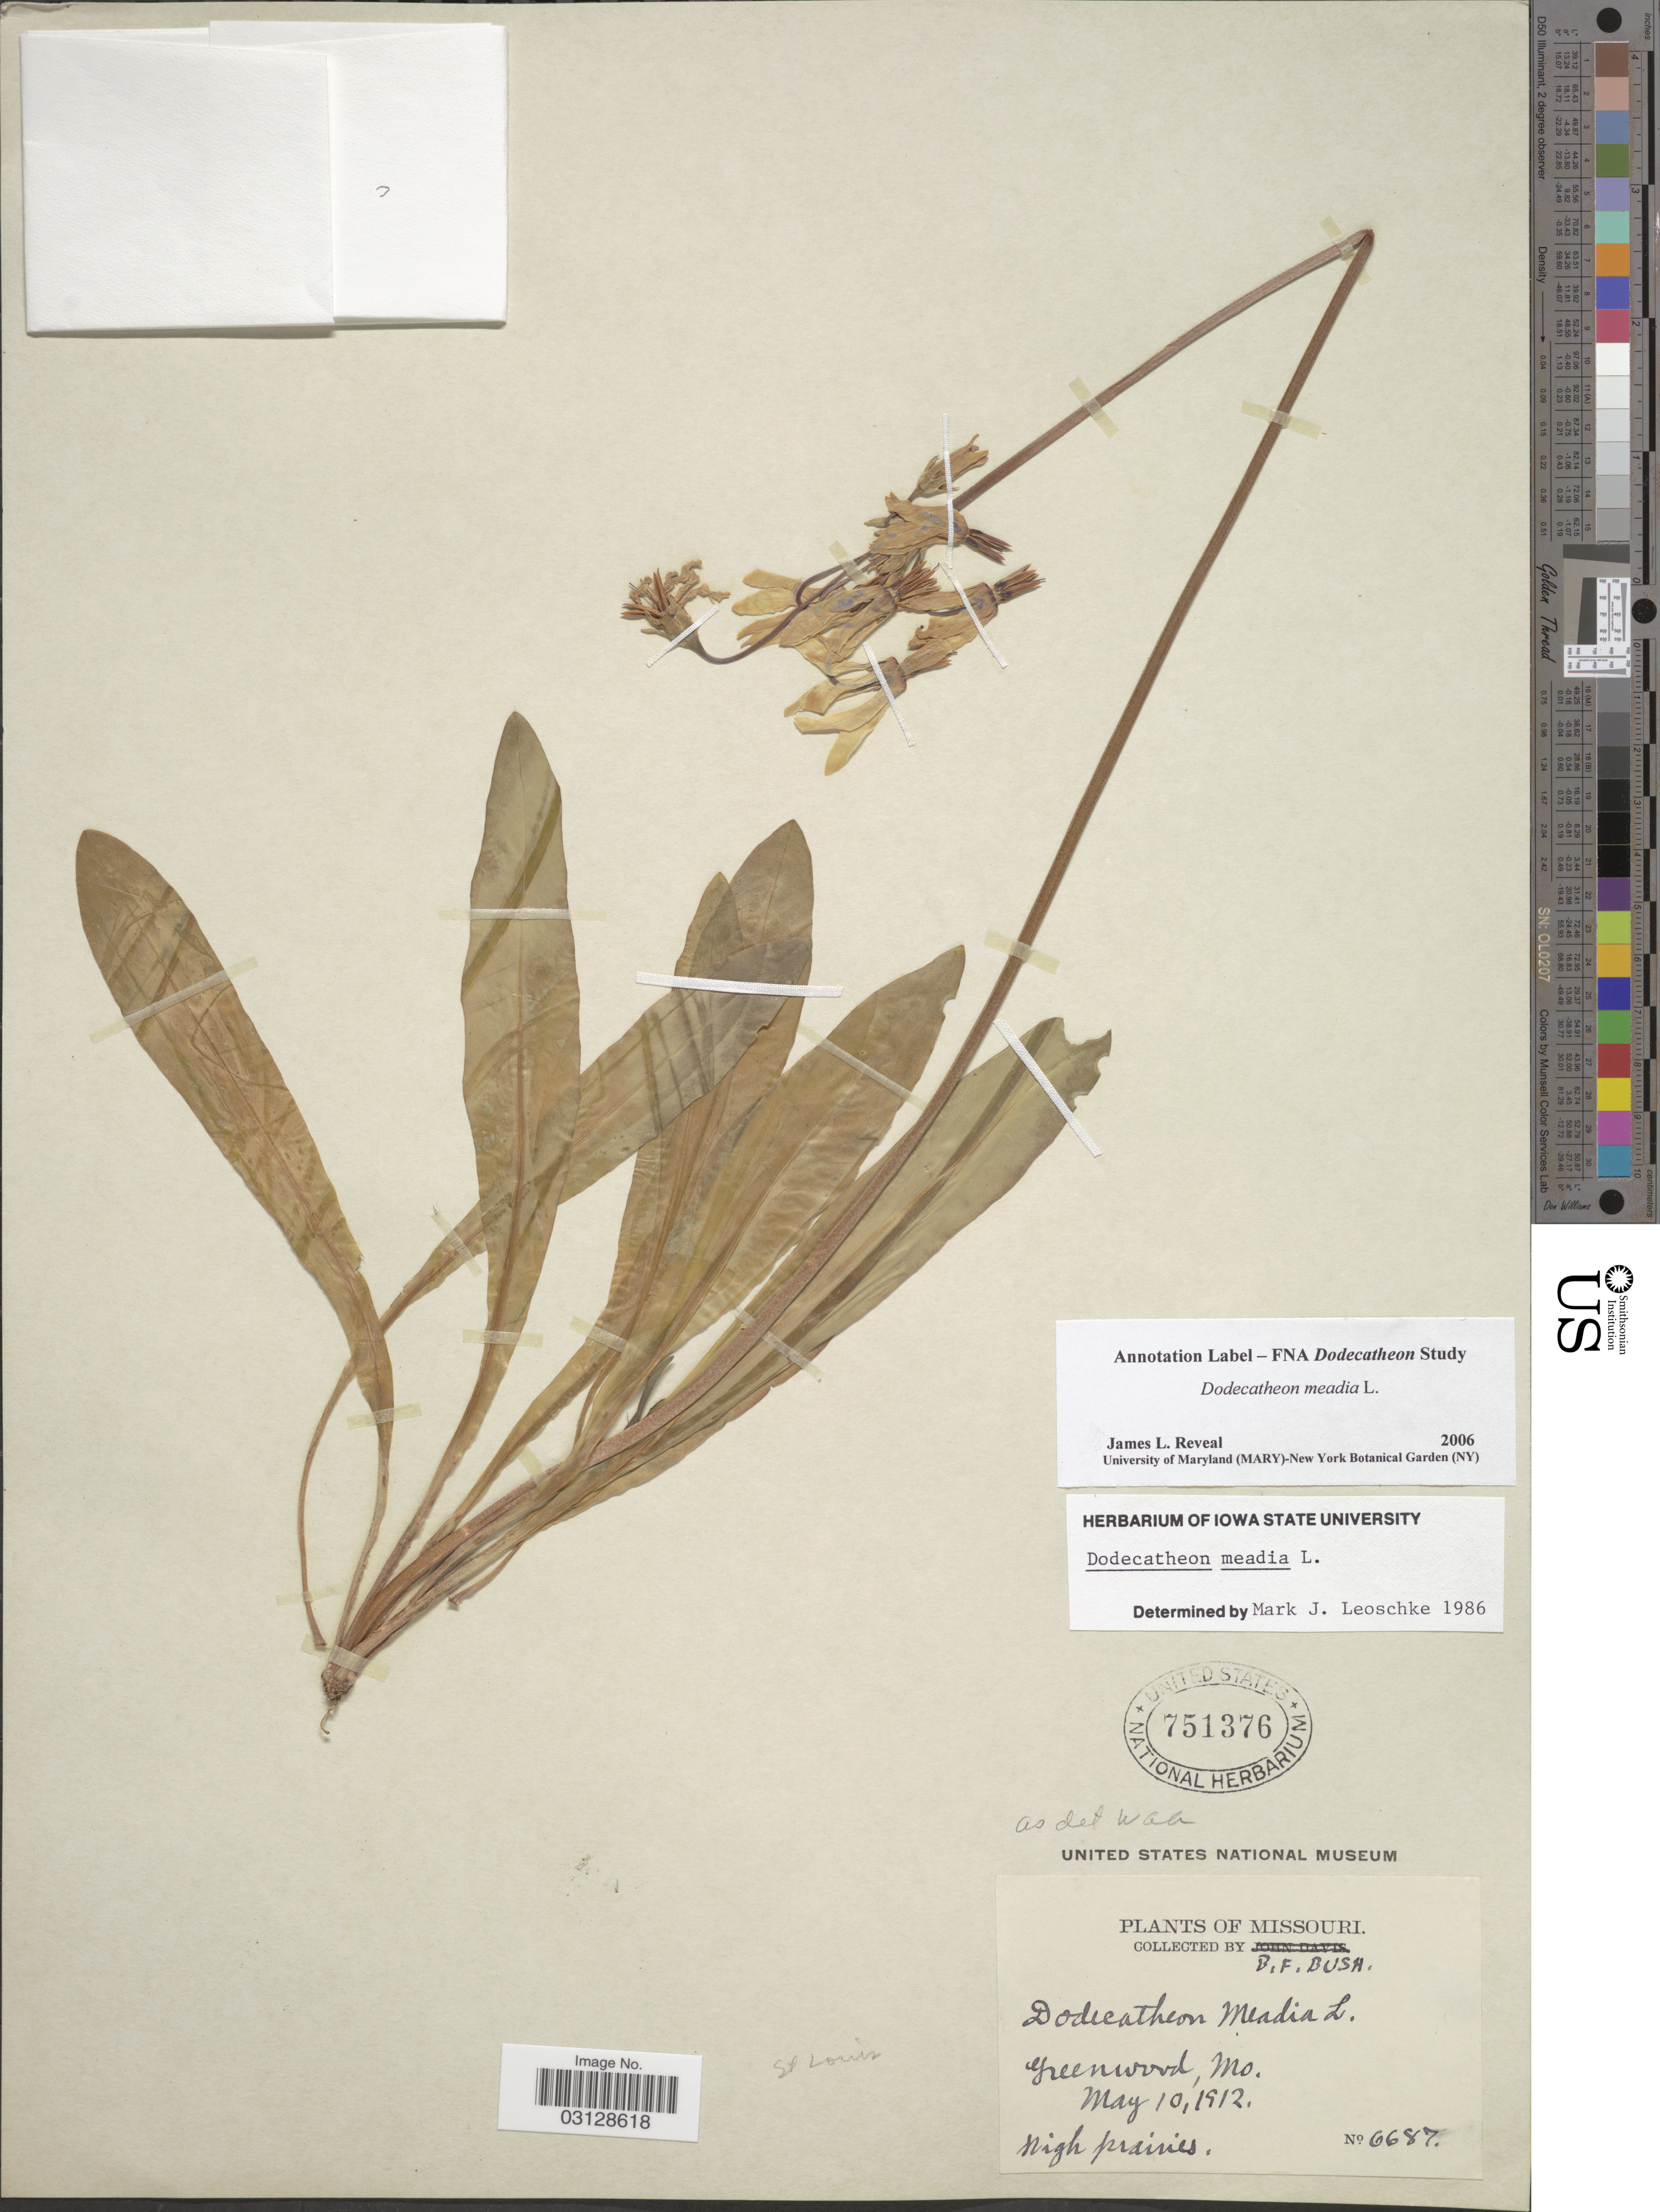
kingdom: Plantae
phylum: Tracheophyta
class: Magnoliopsida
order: Ericales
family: Primulaceae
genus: Dodecatheon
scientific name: Dodecatheon meadia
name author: L.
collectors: B. F. Bush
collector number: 6687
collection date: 1912-05-10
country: United States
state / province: Missouri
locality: St Louis. Greenwood.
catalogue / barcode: US 751376